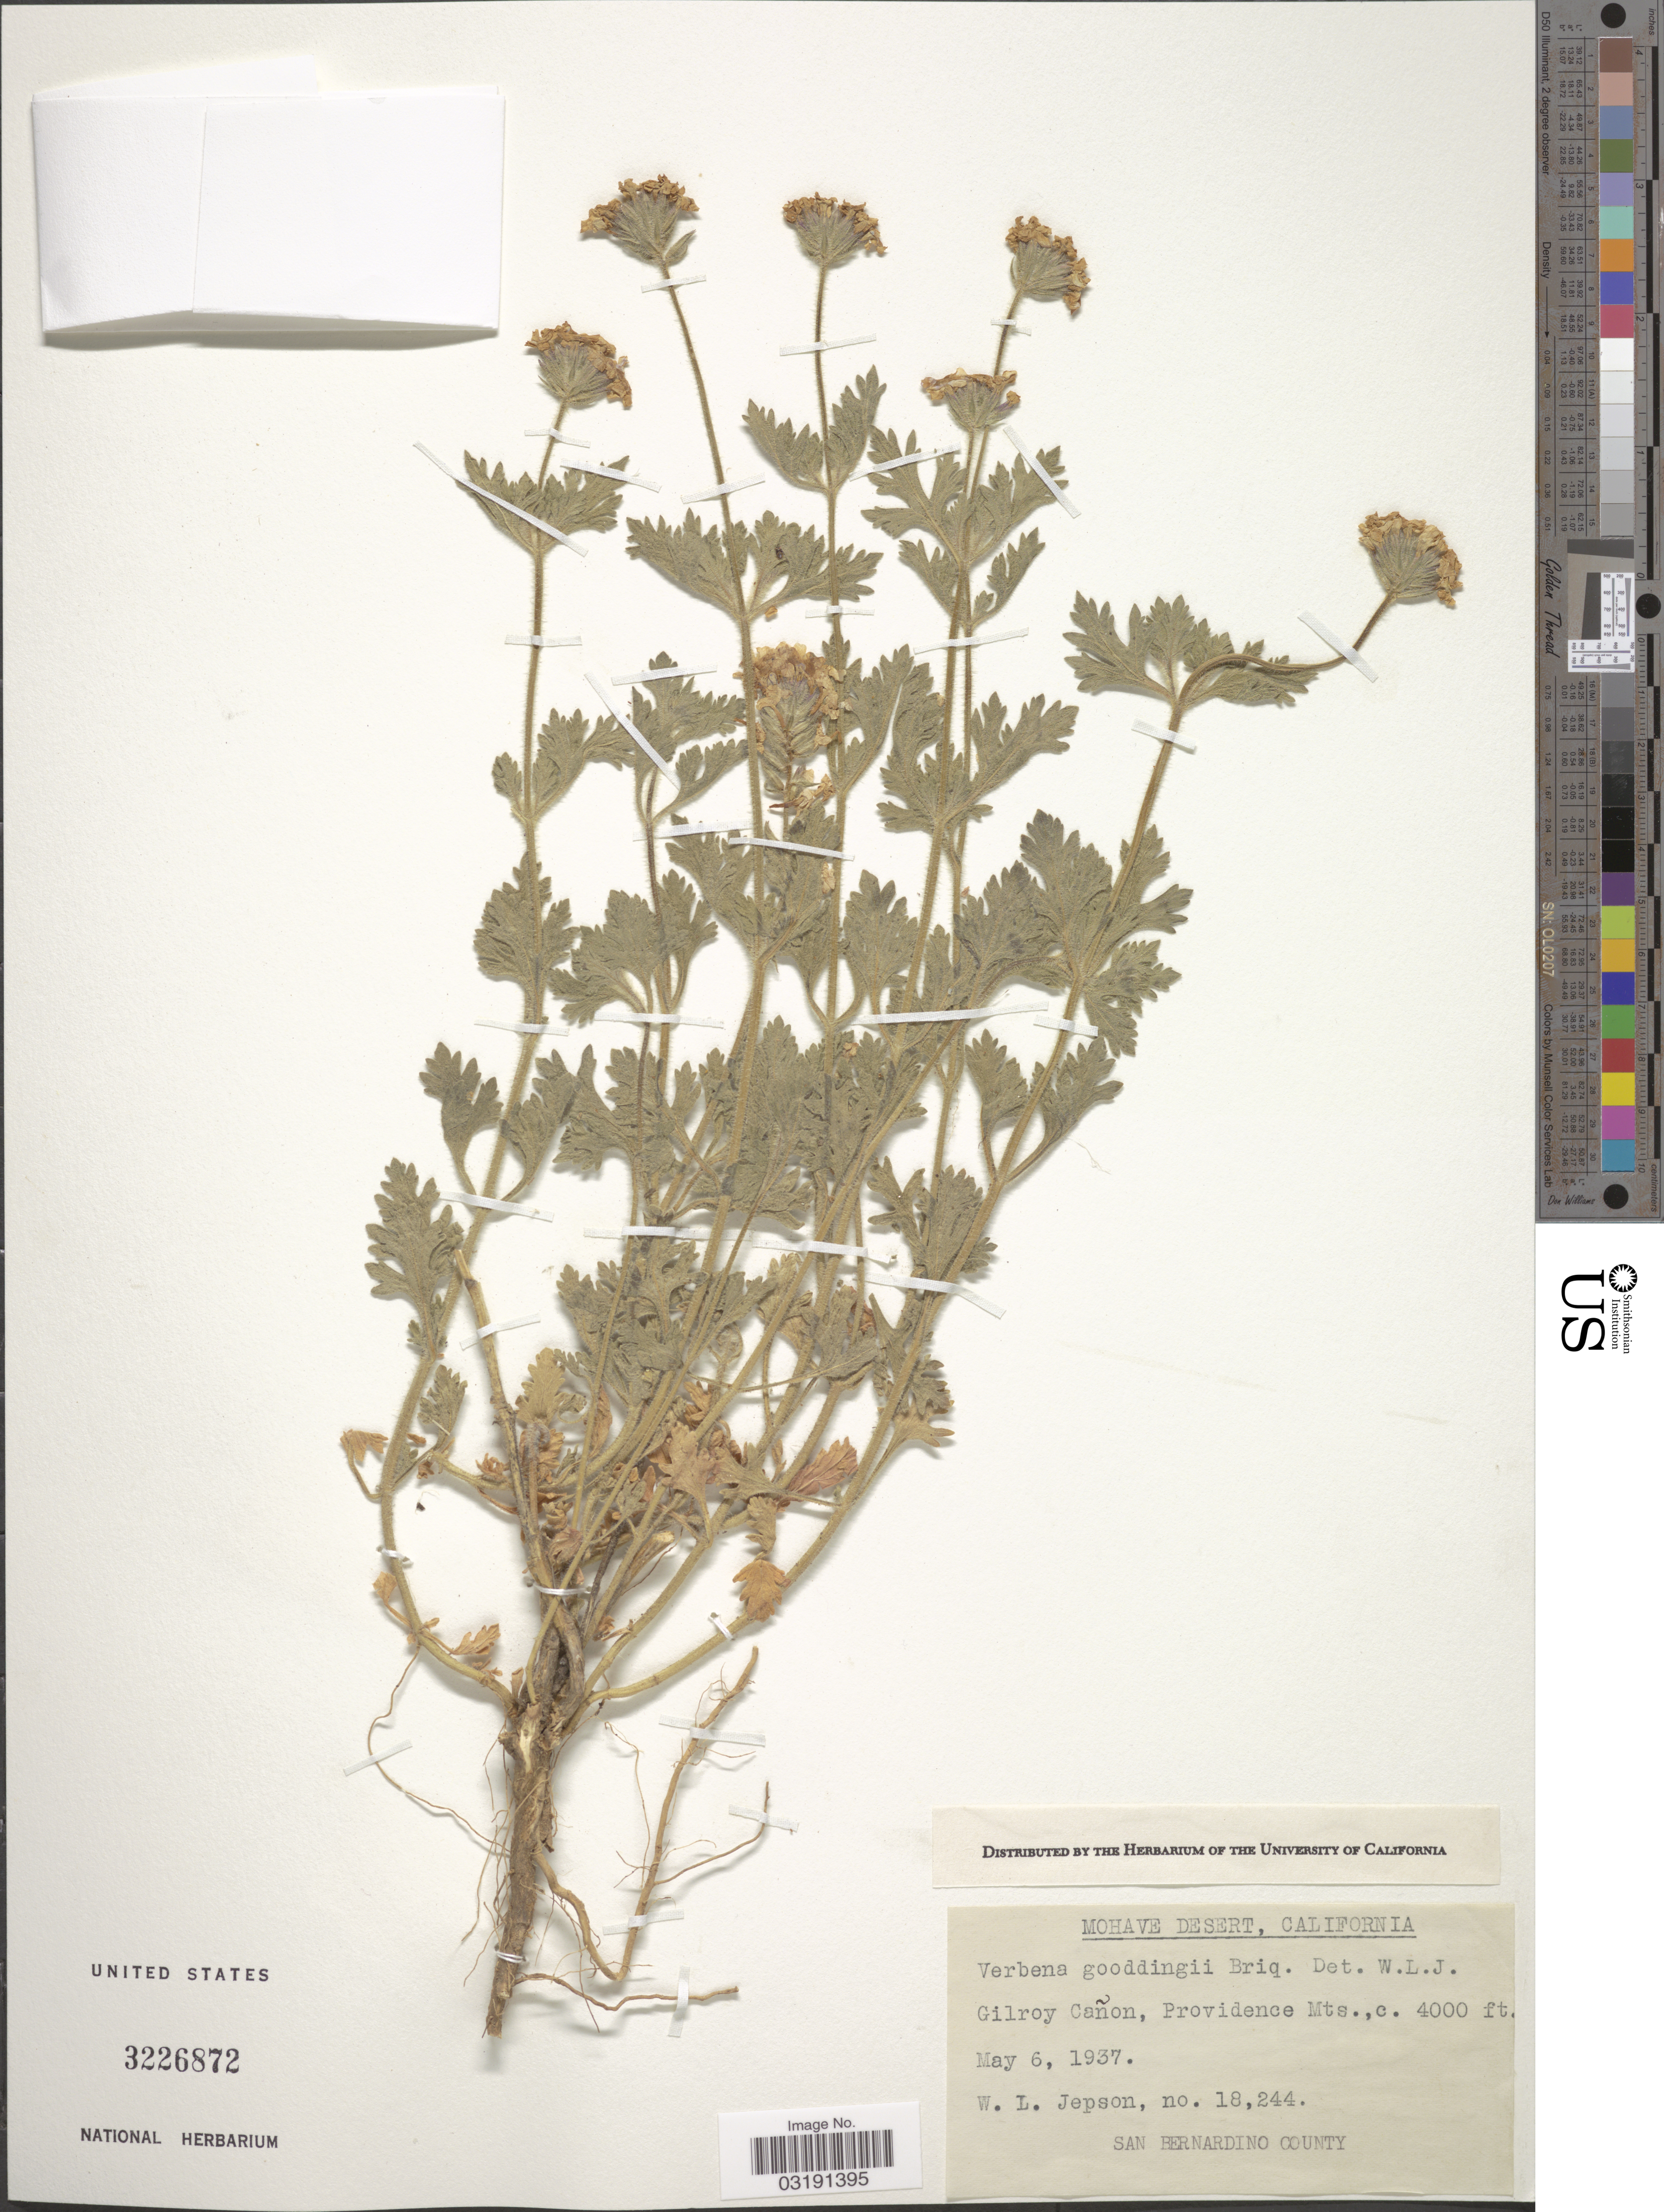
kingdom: Plantae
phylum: Tracheophyta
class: Magnoliopsida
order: Lamiales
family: Verbenaceae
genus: Verbena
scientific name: Verbena gooddingii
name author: Briq.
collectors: W. L. Jepson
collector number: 18244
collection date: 1937-05-06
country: United States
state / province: California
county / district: San Bernardino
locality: Mohave Desert. Gilroy Cañon, Providence Mts. San Bernardino County.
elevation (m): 1219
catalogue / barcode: US 3226872